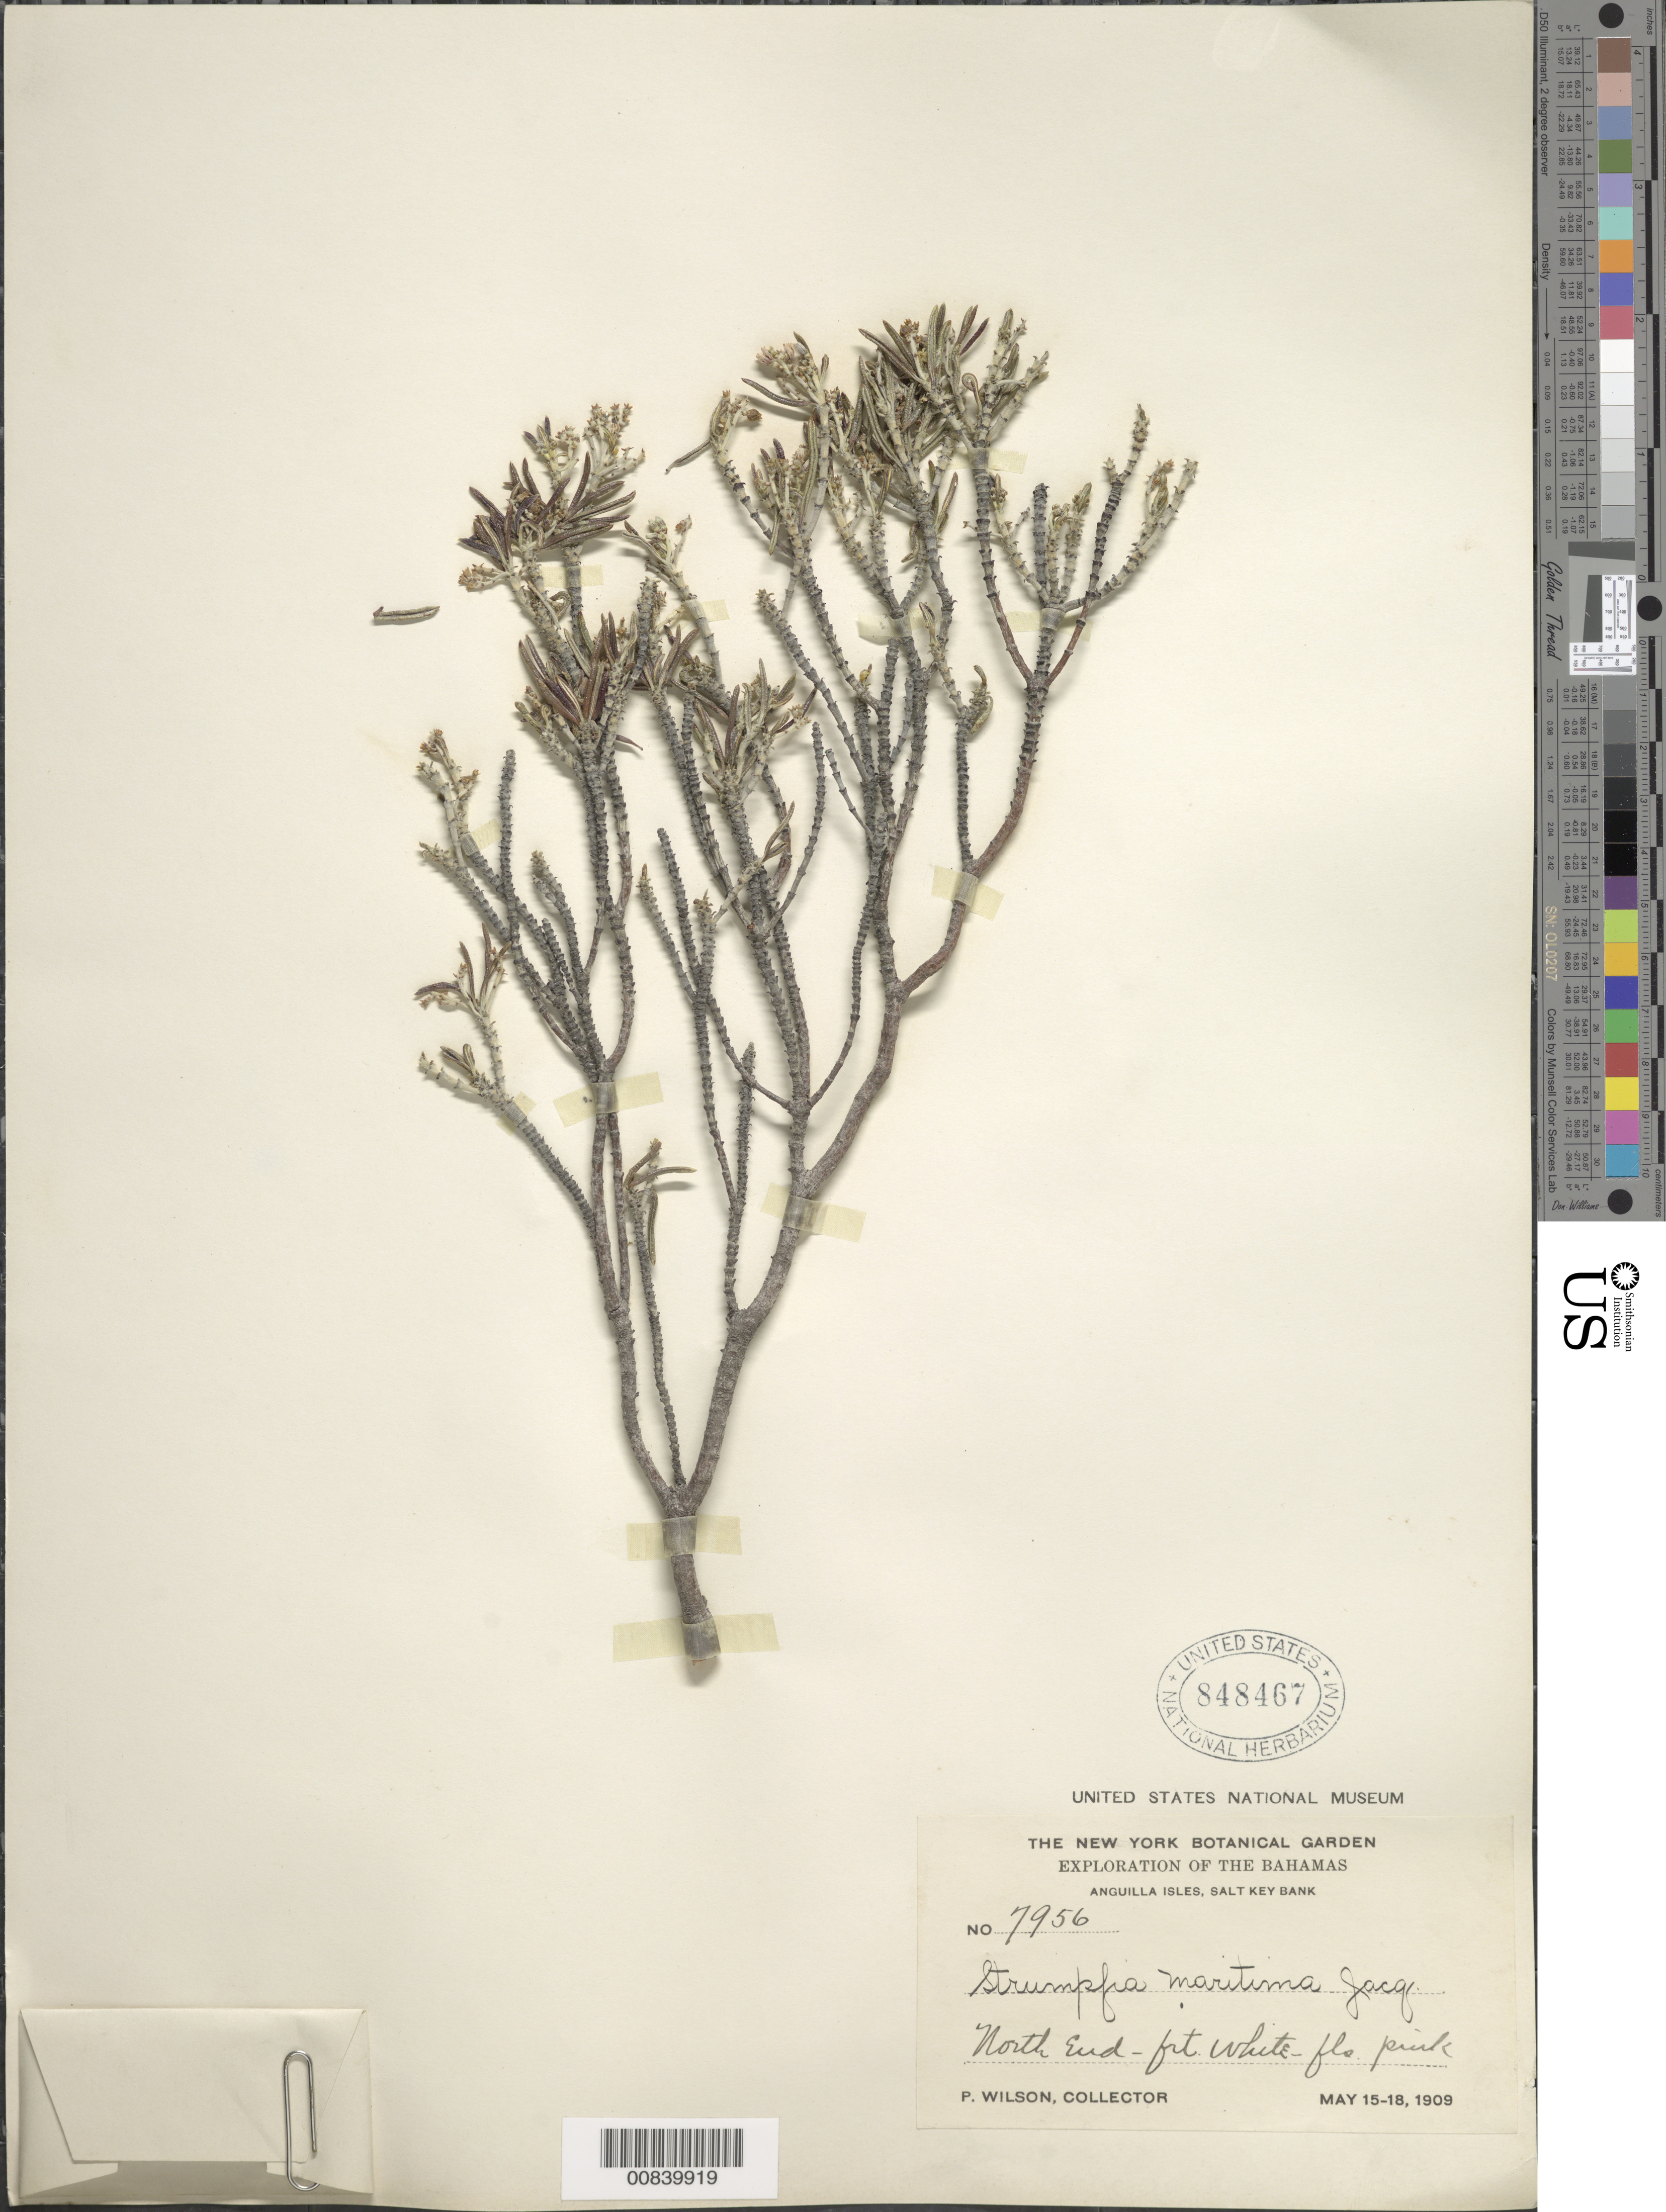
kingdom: Plantae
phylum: Tracheophyta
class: Magnoliopsida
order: Gentianales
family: Rubiaceae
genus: Strumpfia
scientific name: Strumpfia maritima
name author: Jacq.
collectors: P. Wilson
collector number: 7956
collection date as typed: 15 May 1909 to 18 May 1909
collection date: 1909-05-15/1909-05-18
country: Bahamas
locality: Anguilla Isles, Salt Key Bank. North End.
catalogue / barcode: US 848467